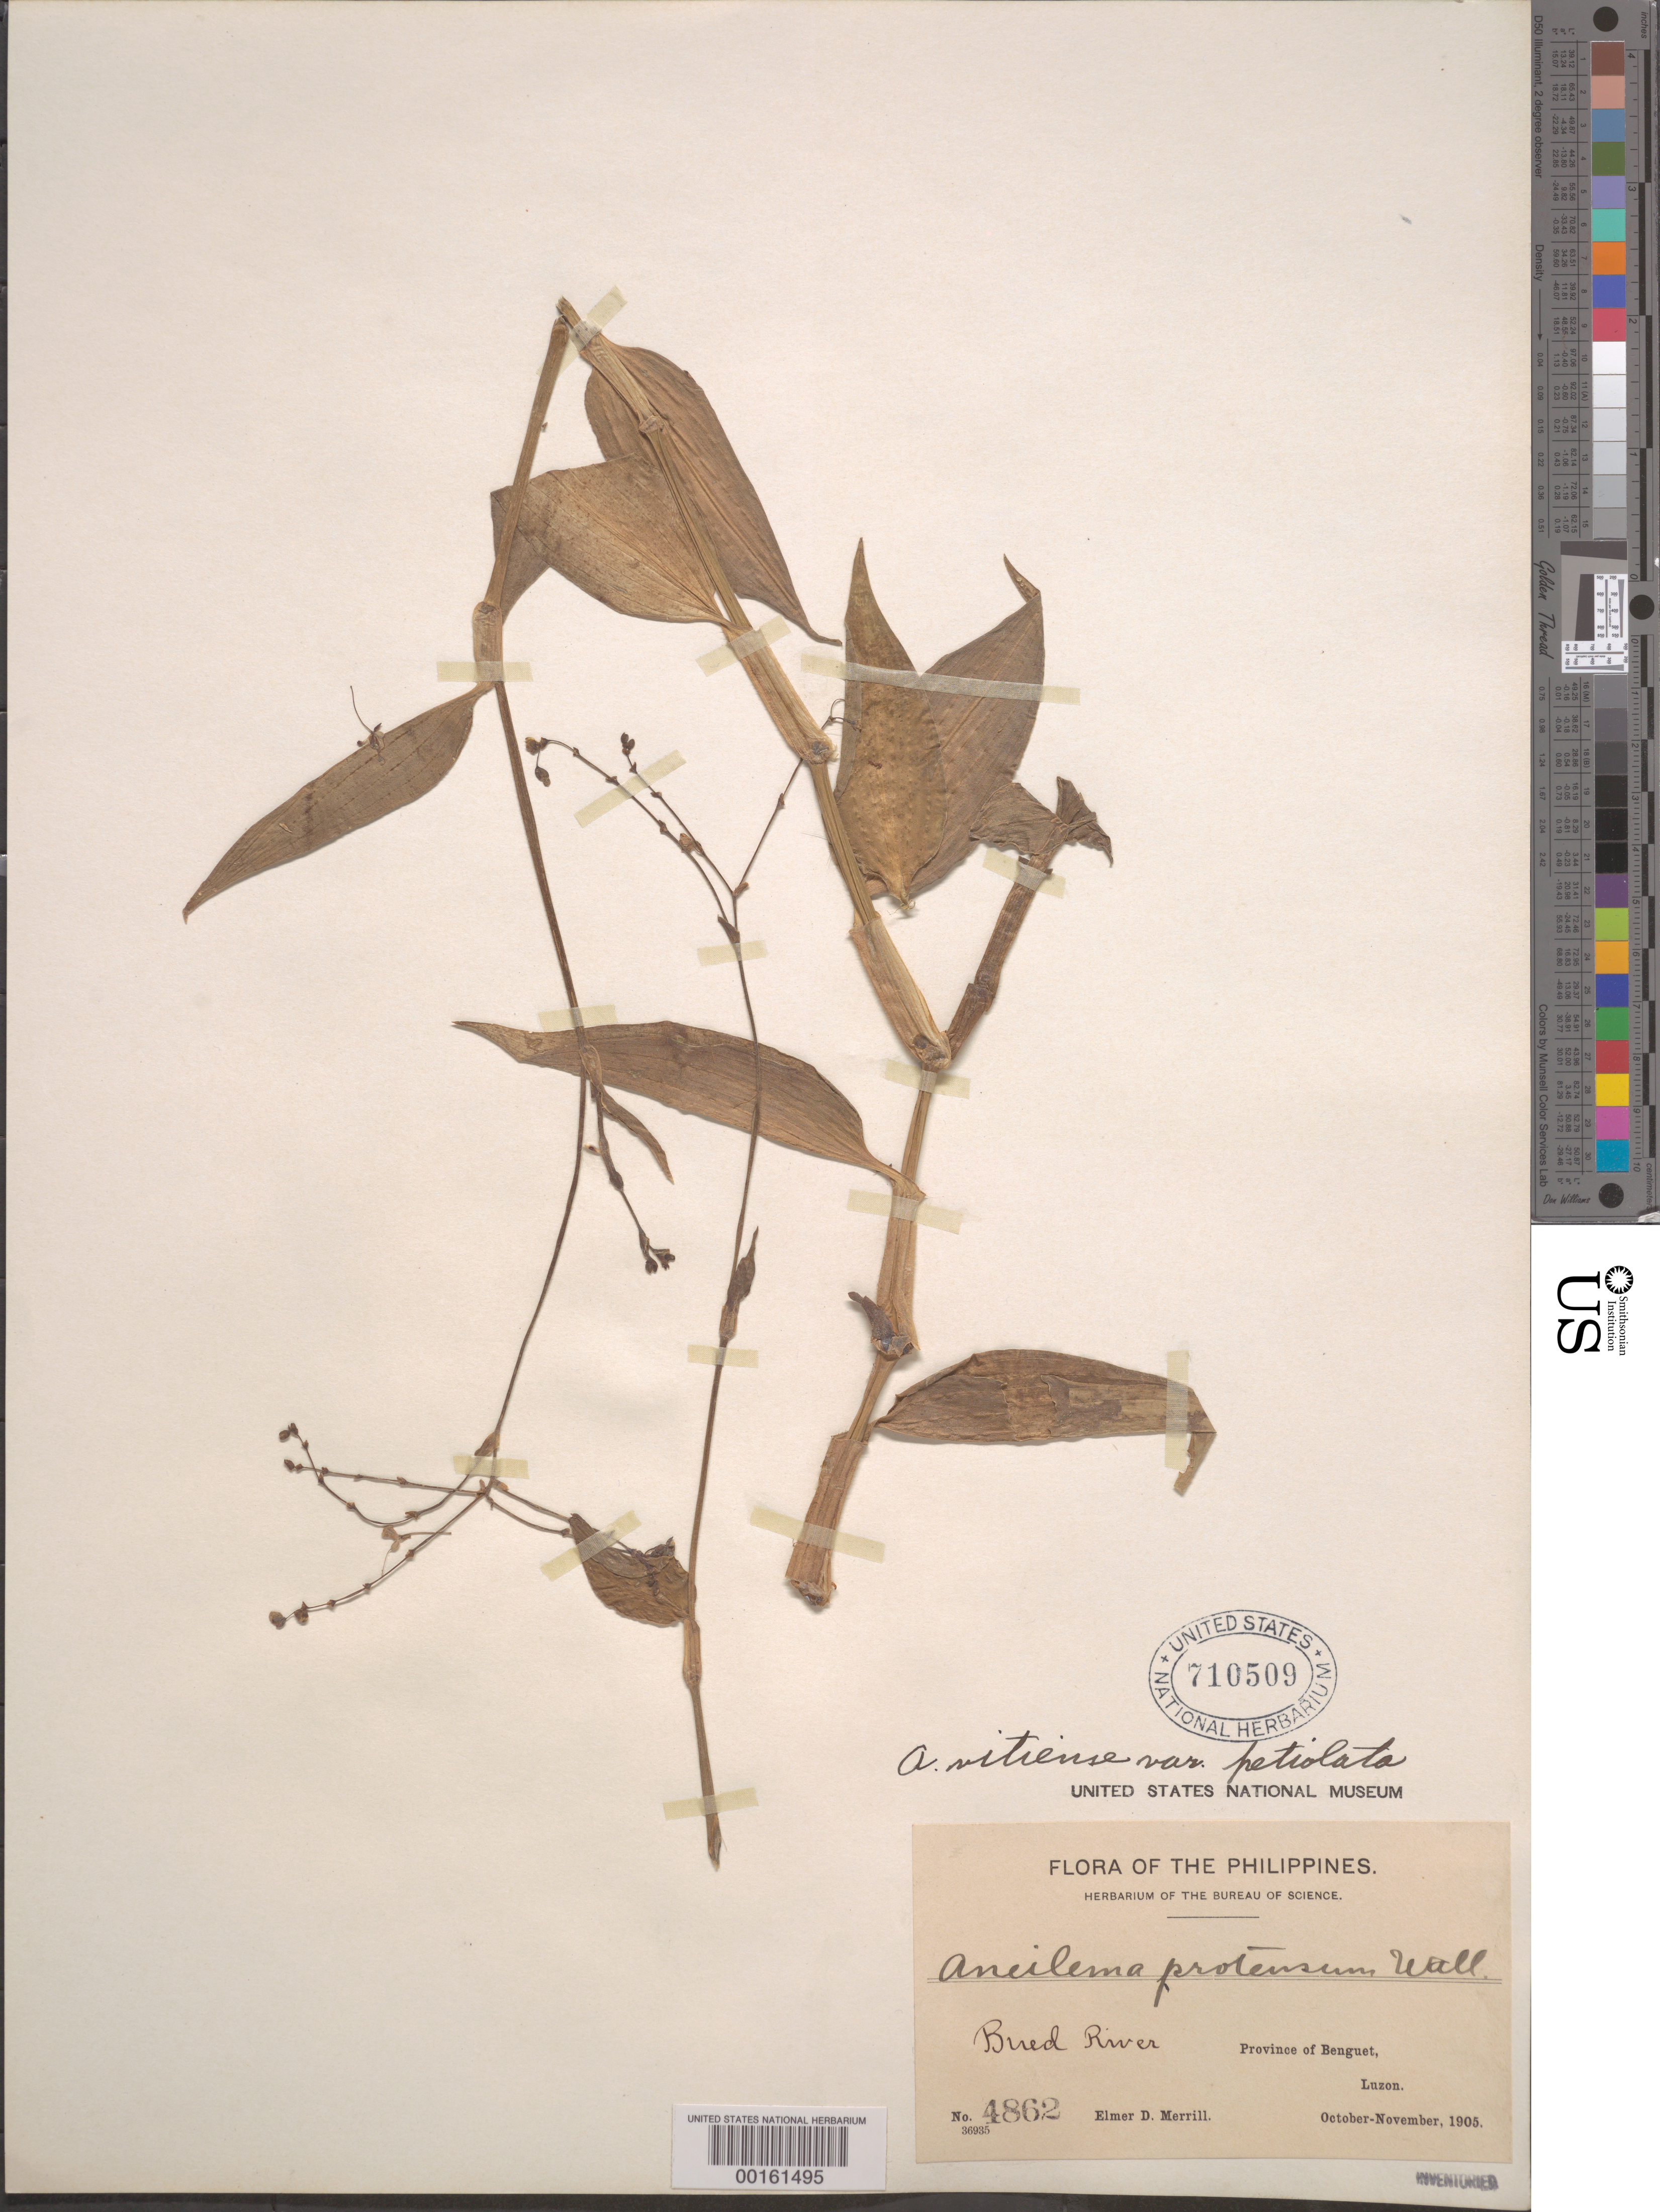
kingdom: Plantae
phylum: Tracheophyta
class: Liliopsida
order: Commelinales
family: Commelinaceae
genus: Rhopalephora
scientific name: Rhopalephora vitiensis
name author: (Seem.) Faden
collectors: E. D. Merrill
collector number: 4862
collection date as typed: Oct 1905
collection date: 1905-10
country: Philippines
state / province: Cordillera (Administrative Region)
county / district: Benguet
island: Luzon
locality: Bued river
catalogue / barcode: US 710509